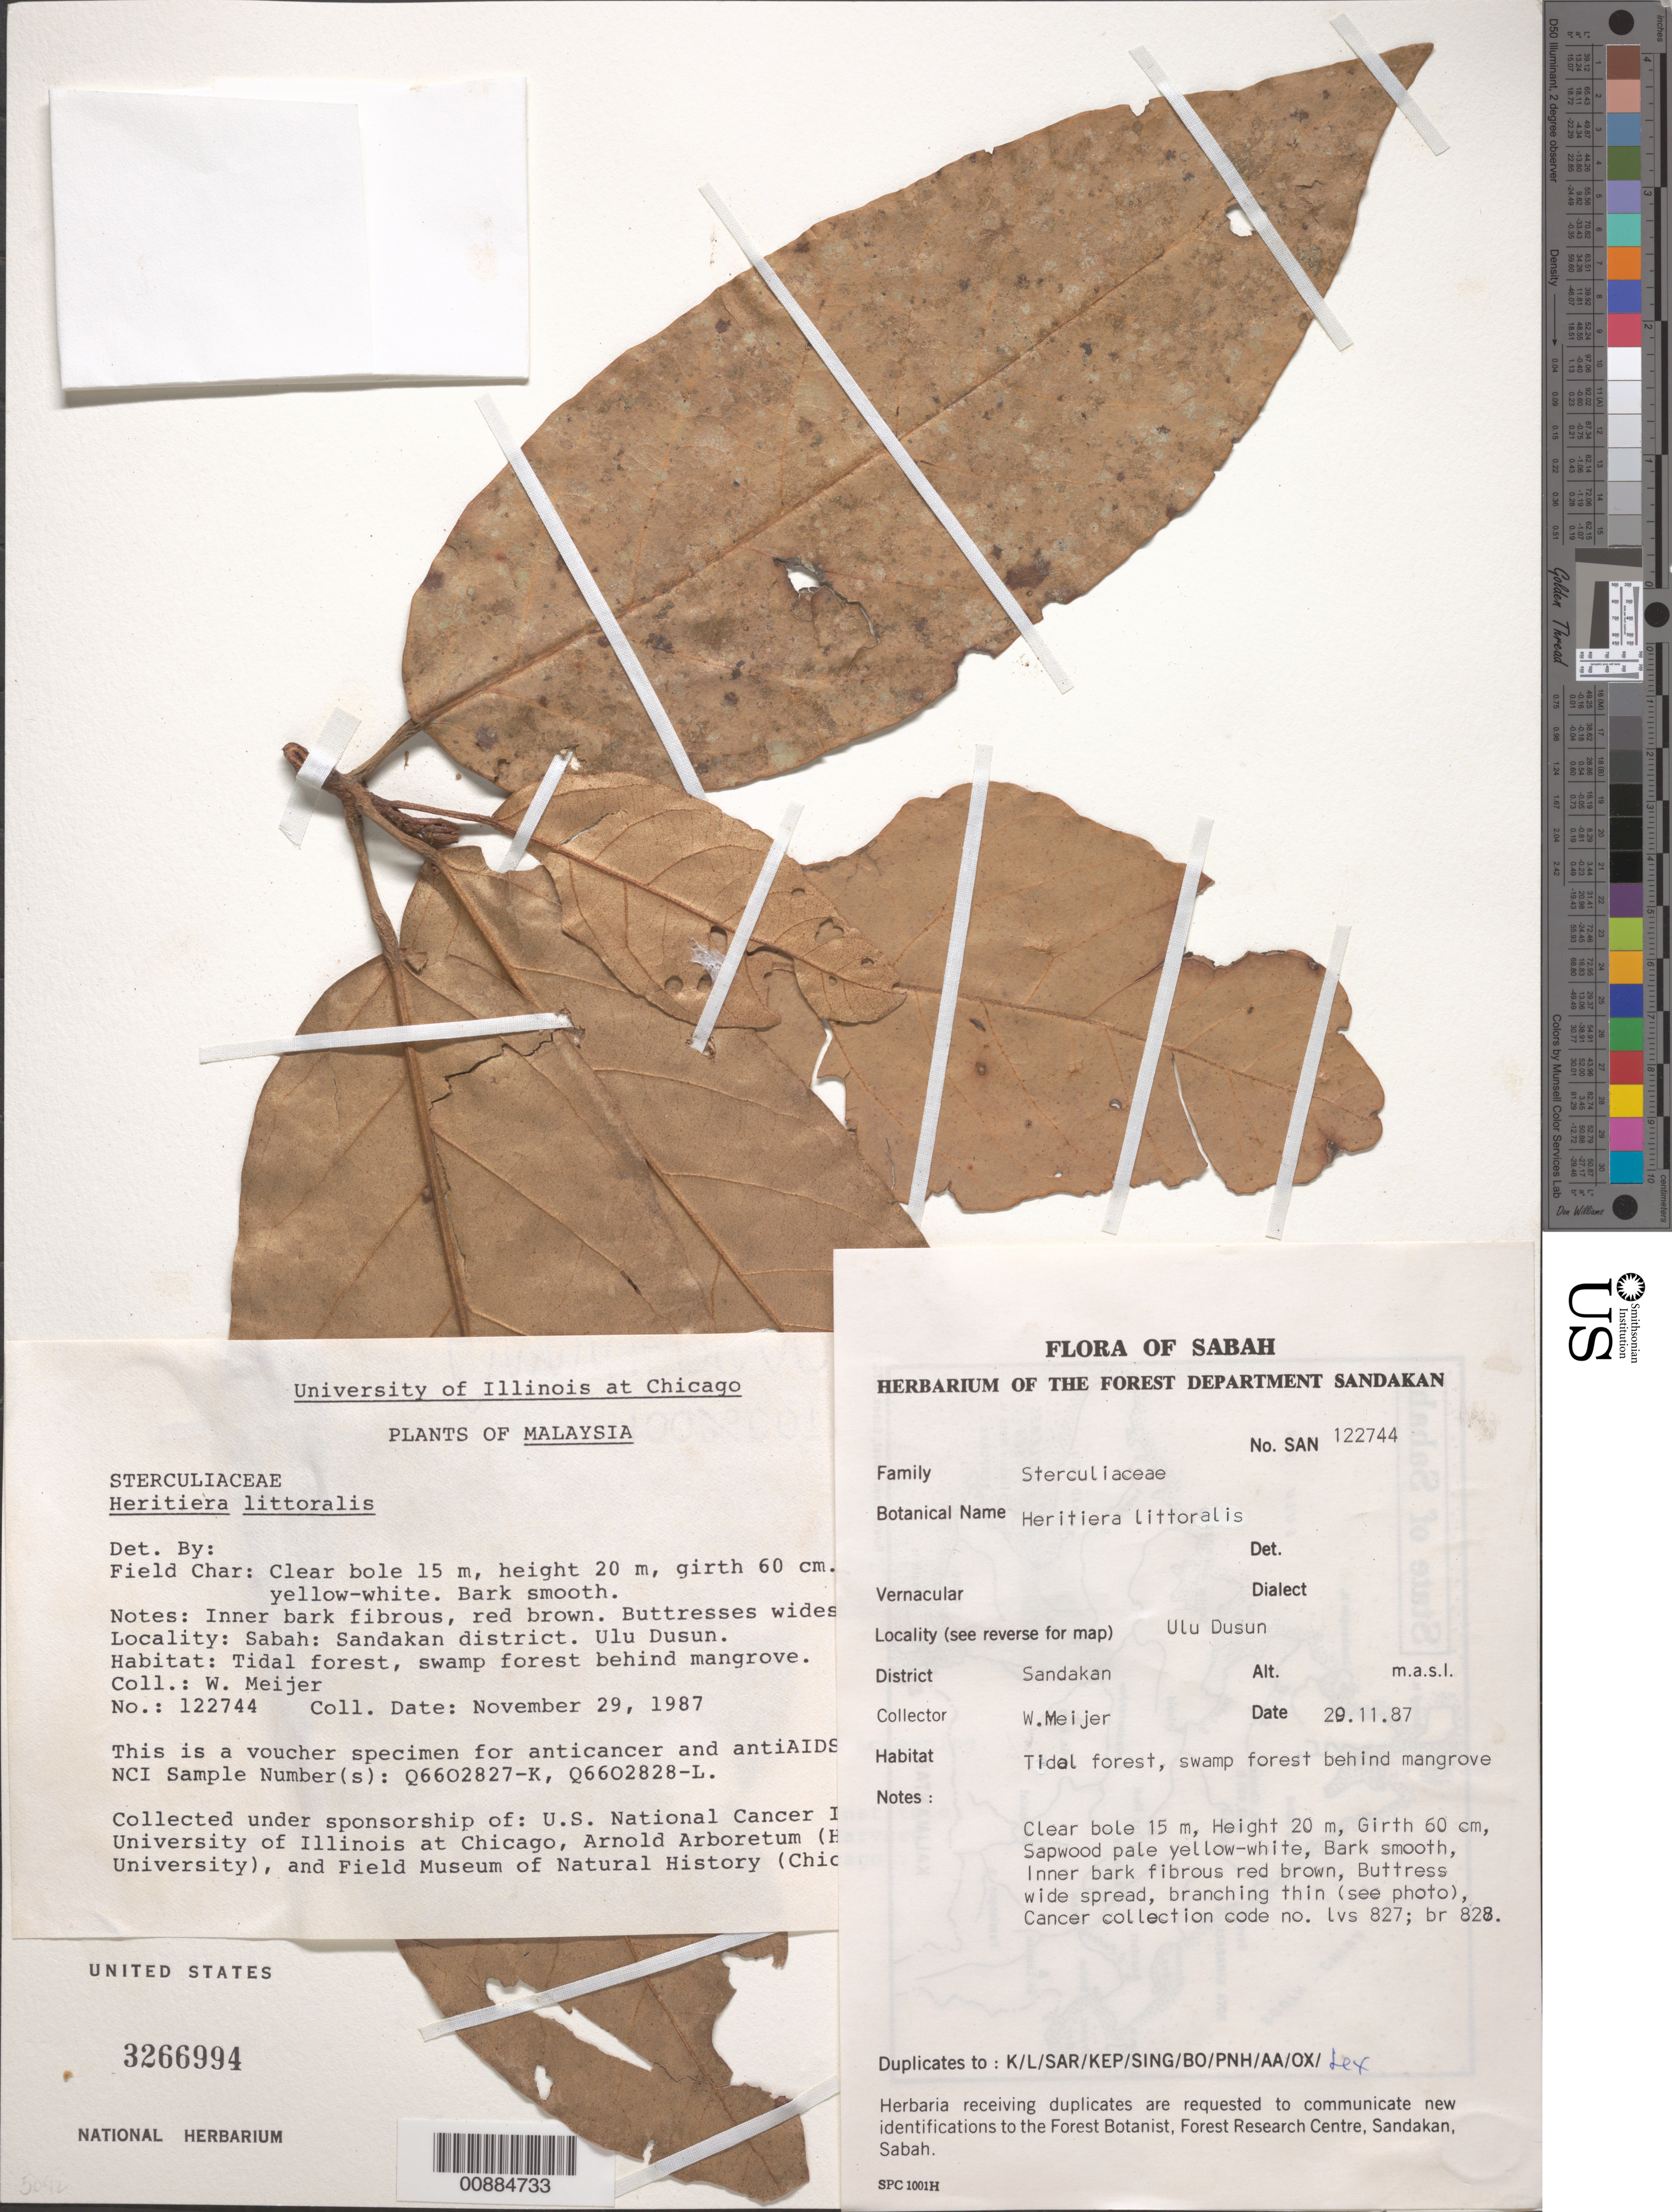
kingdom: Plantae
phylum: Tracheophyta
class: Magnoliopsida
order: Malvales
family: Malvaceae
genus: Heritiera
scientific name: Heritiera littoralis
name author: Aiton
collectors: W. Meijer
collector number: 122744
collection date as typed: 29 Nov 1987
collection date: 1987-11-29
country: Malaysia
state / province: Sabah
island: Borneo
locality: Ulu Dusun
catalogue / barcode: US 3266994